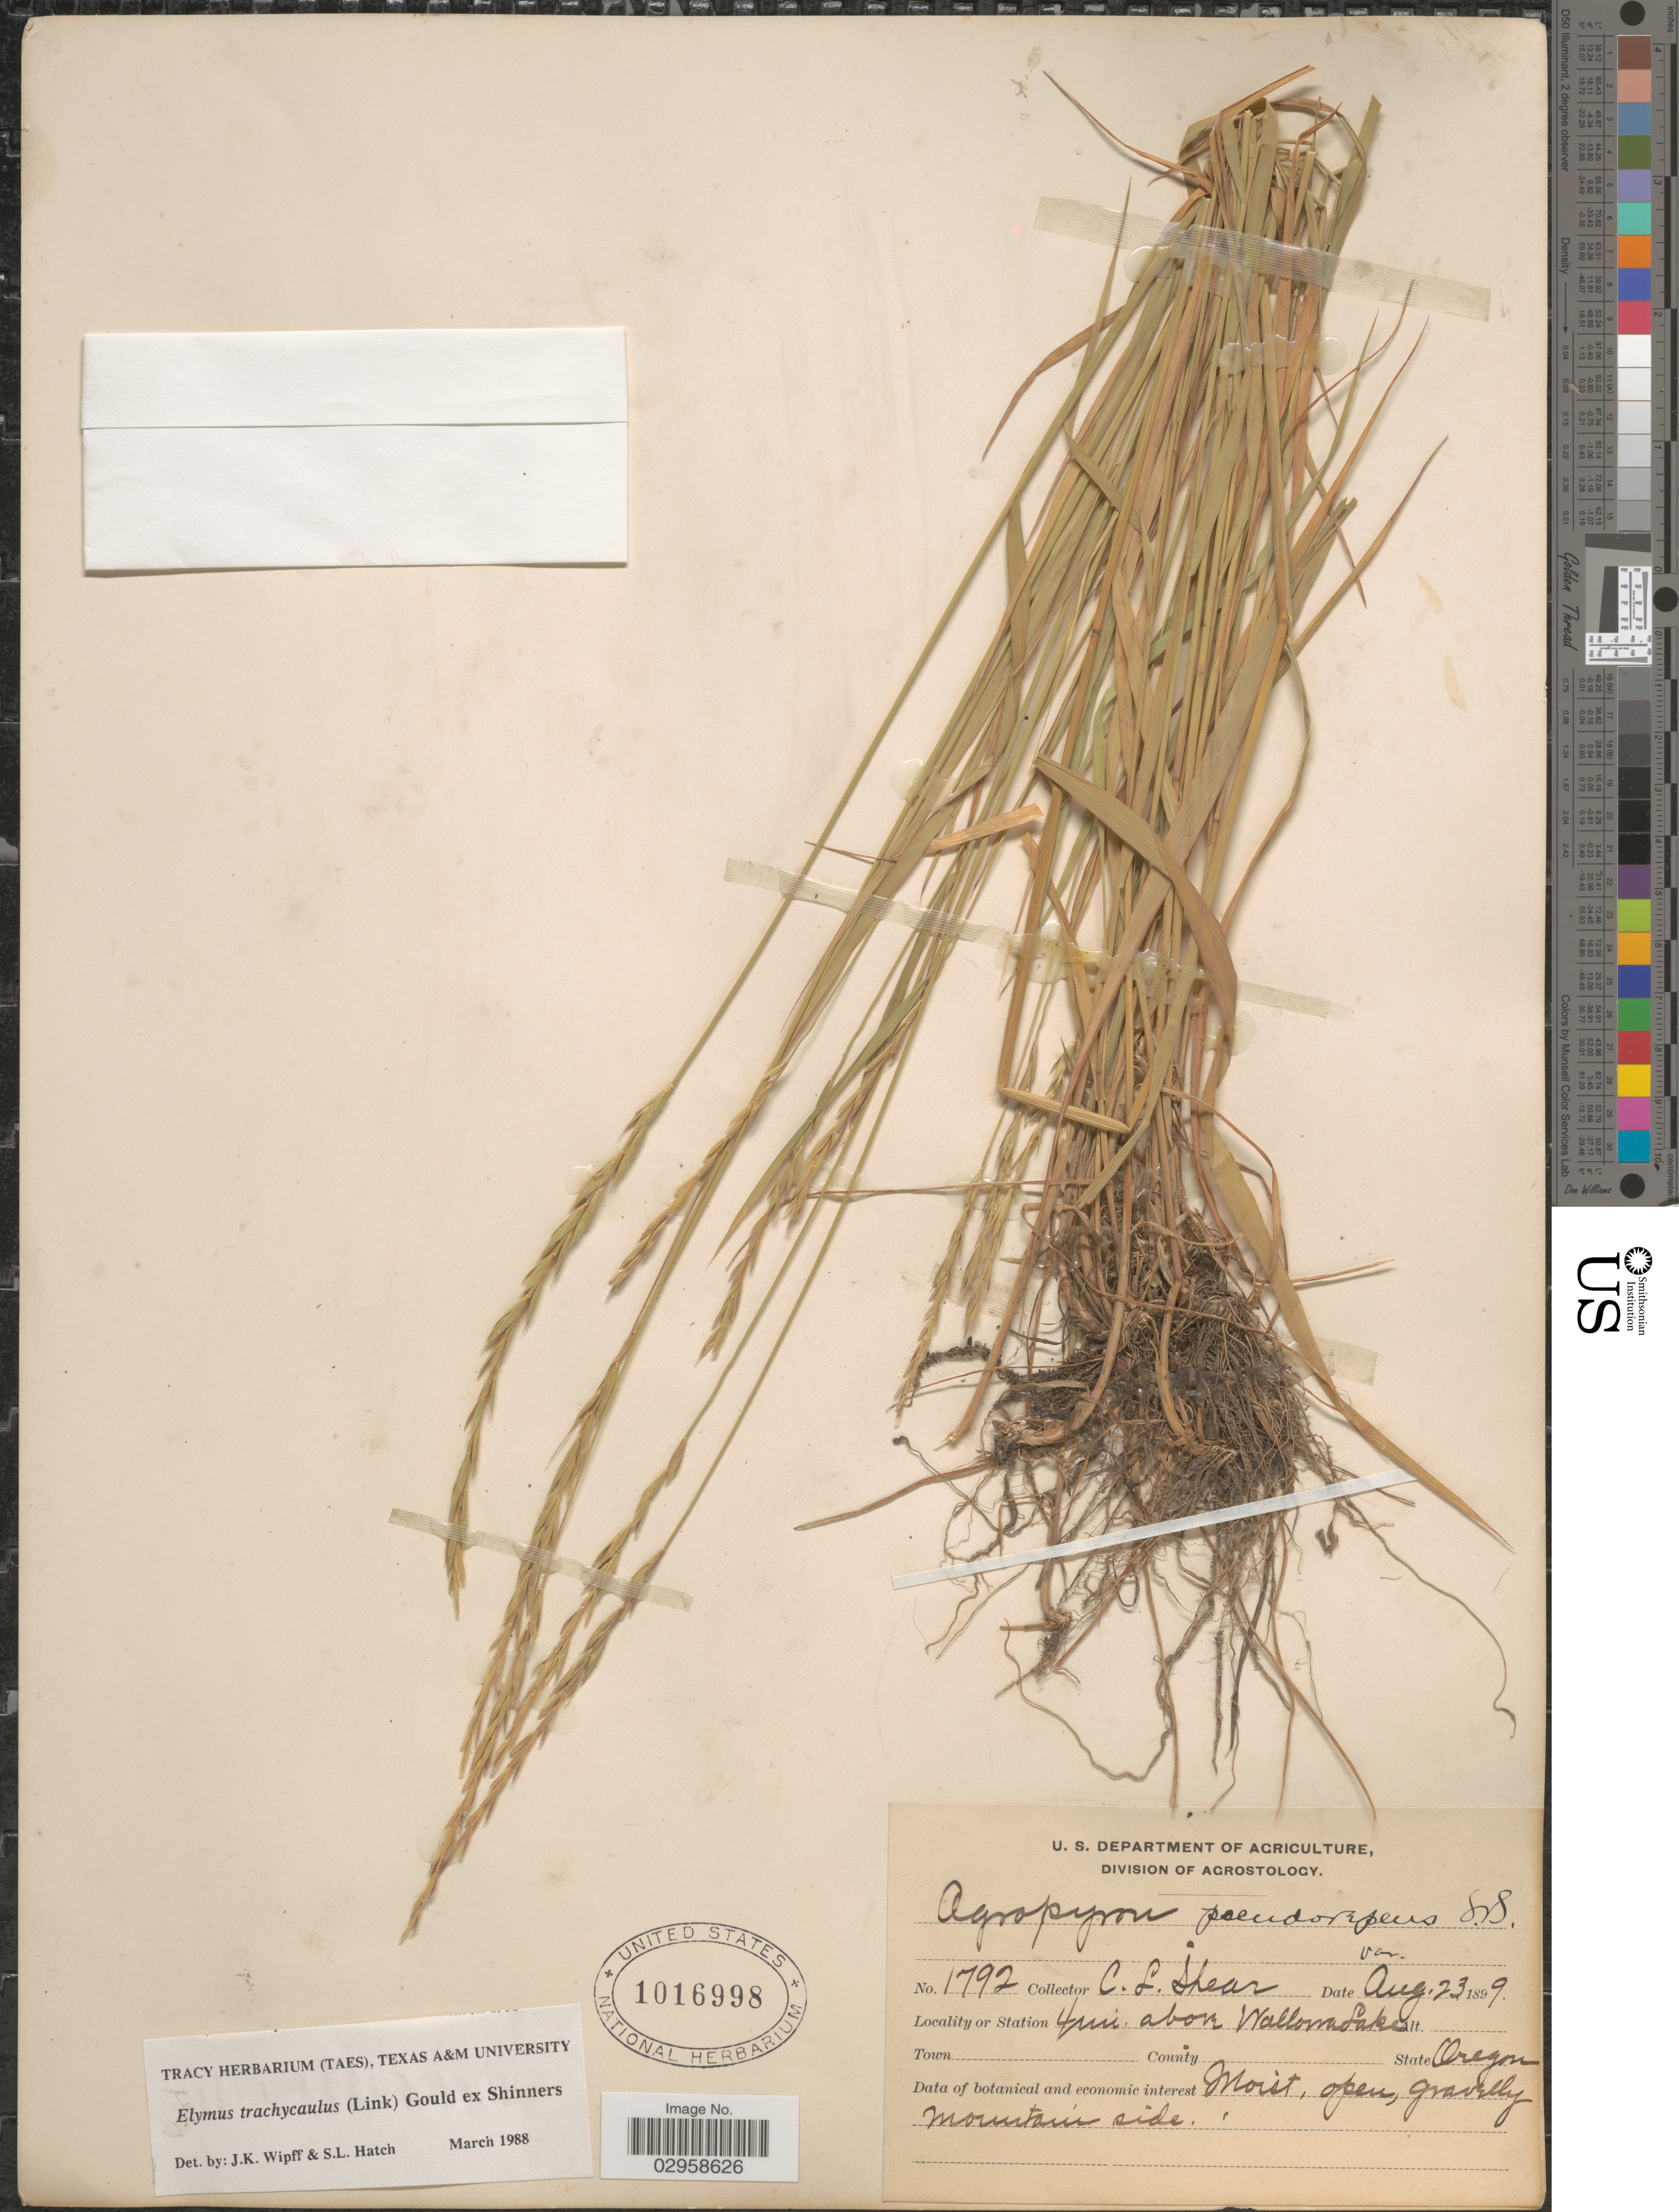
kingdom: Plantae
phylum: Tracheophyta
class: Liliopsida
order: Poales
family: Poaceae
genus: Elymus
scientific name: Elymus trachycaulus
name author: (Link) Gould ex Shinners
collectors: C. L. Shear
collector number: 1792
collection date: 1899-08-23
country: United States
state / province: Oregon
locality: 4 mi. above Wallowa Lake.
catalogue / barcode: US 1016998